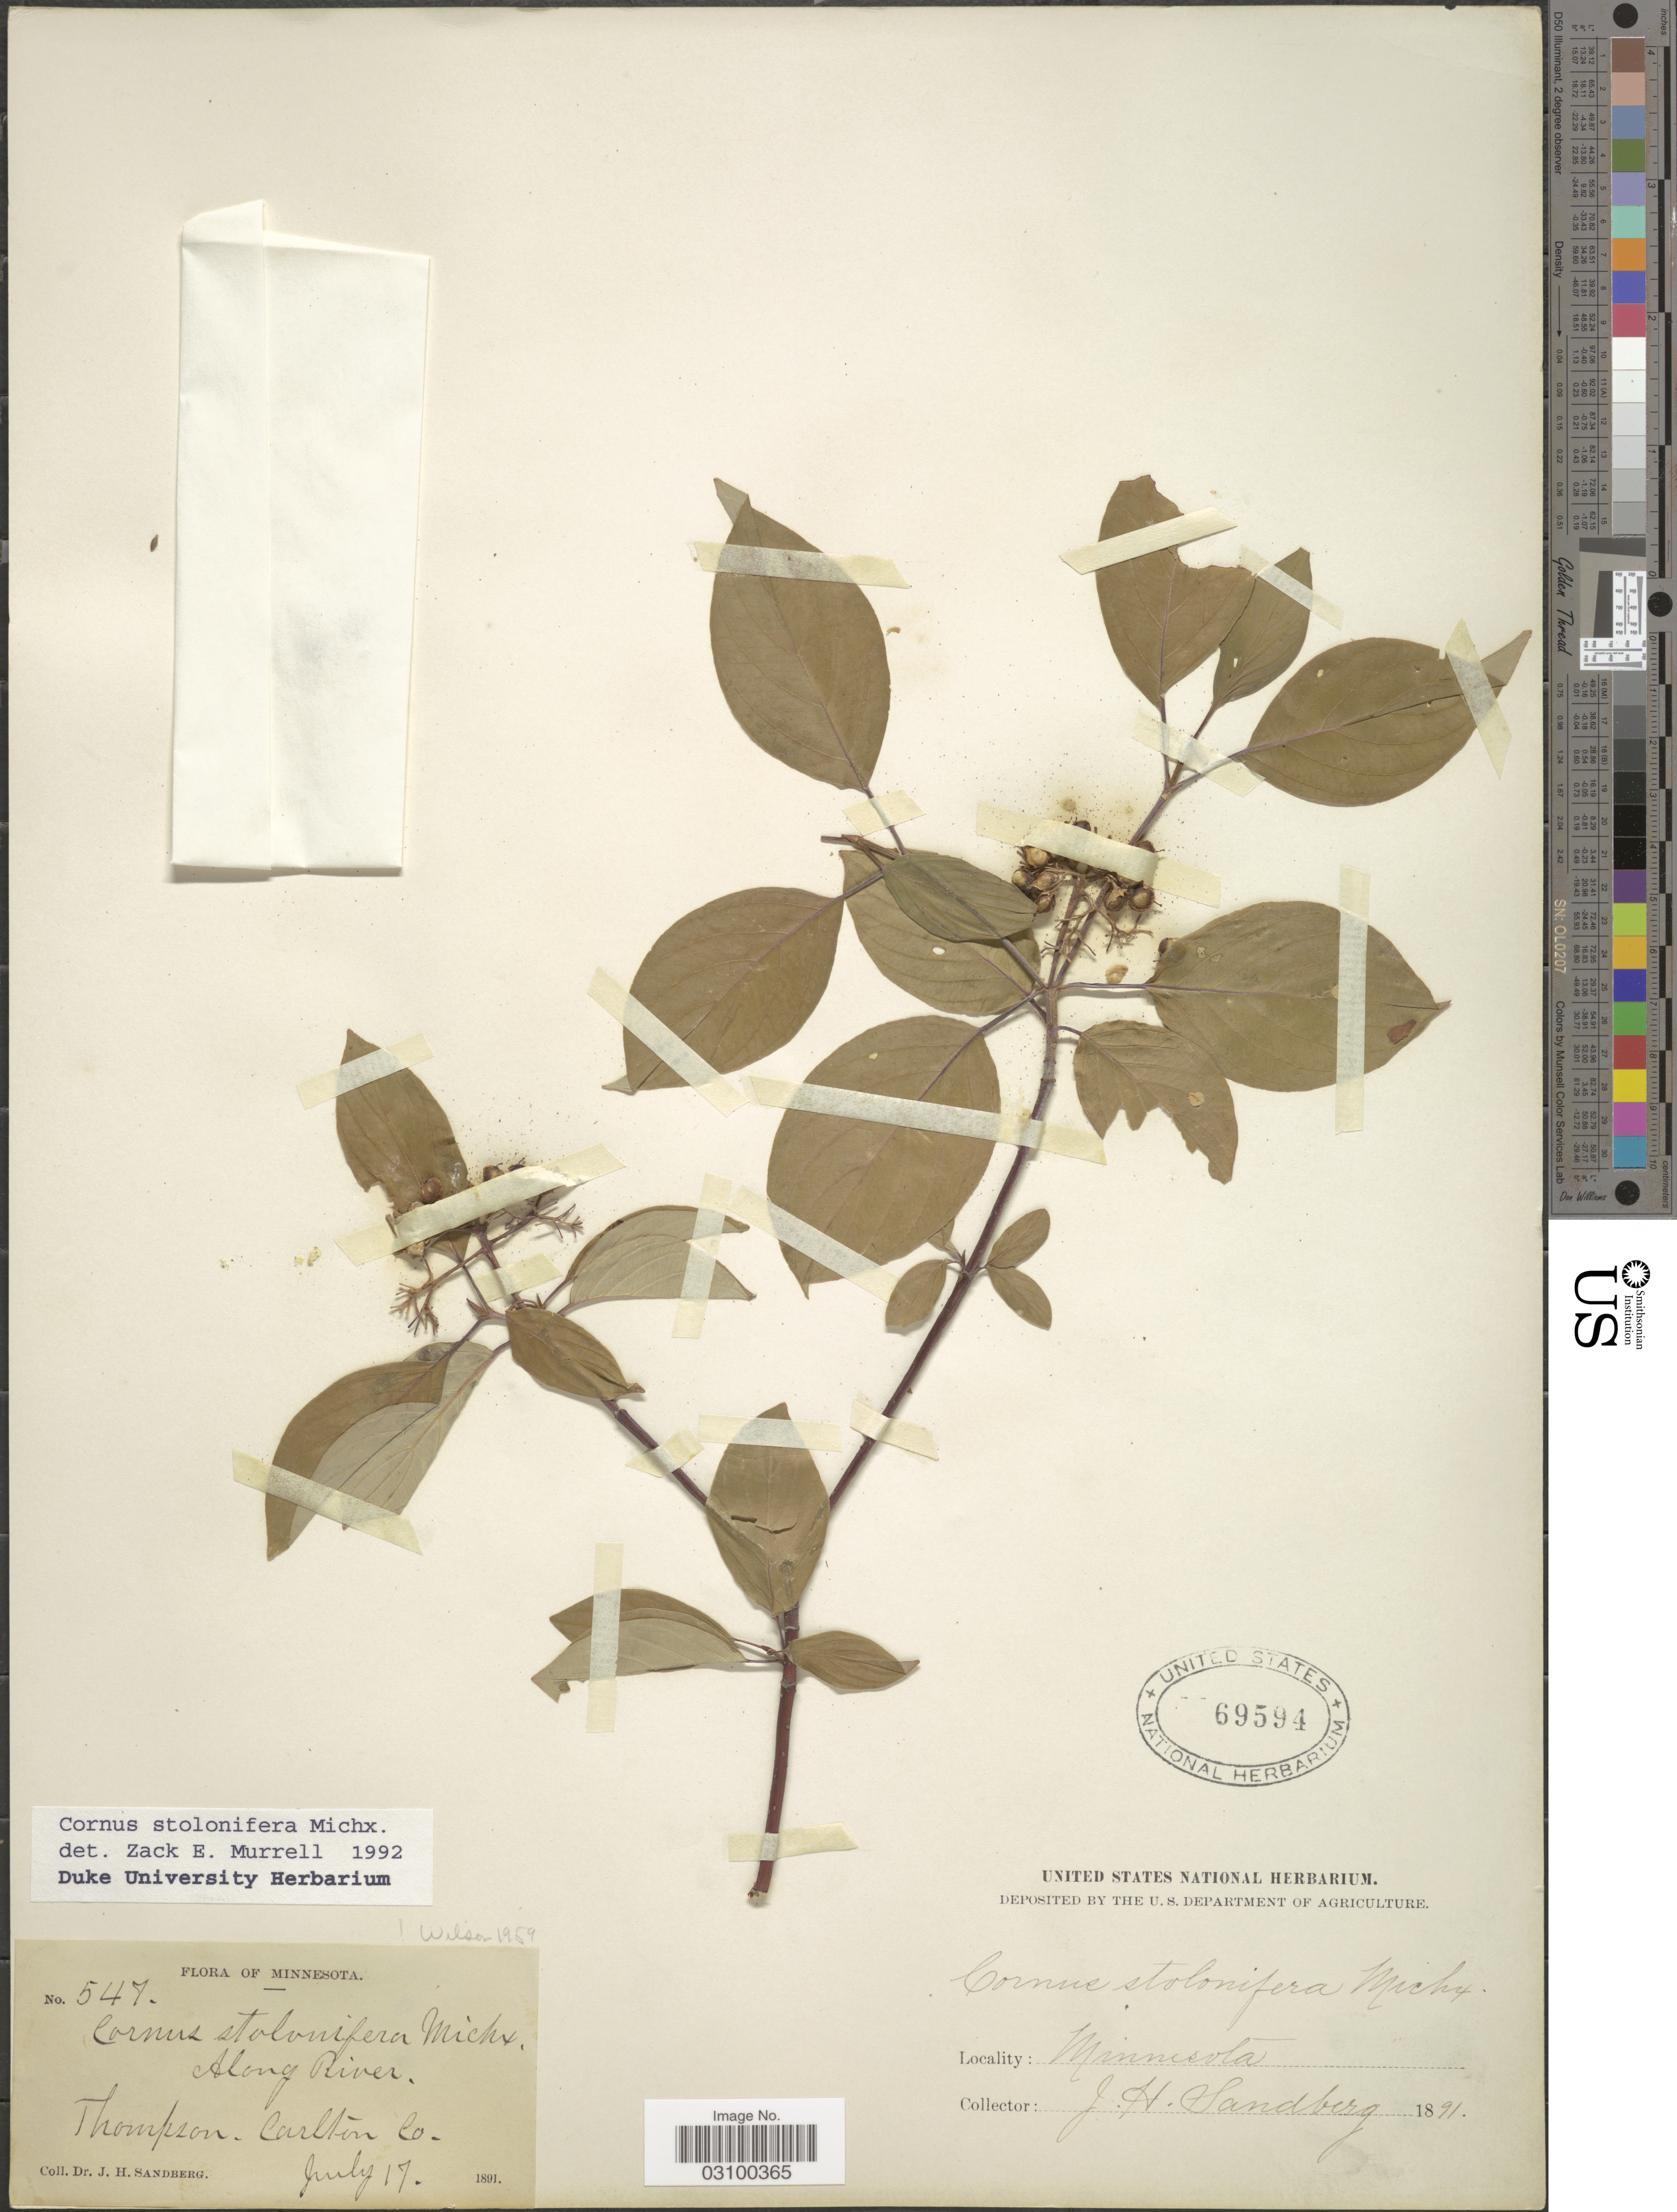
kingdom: Plantae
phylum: Tracheophyta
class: Magnoliopsida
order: Cornales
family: Cornaceae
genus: Cornus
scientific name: Cornus sericea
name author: L.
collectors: J. H. Sandberg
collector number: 547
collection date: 1891-07-17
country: United States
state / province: Minnesota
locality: Along River. Thompson. Carlton Co.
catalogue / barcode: US 69594